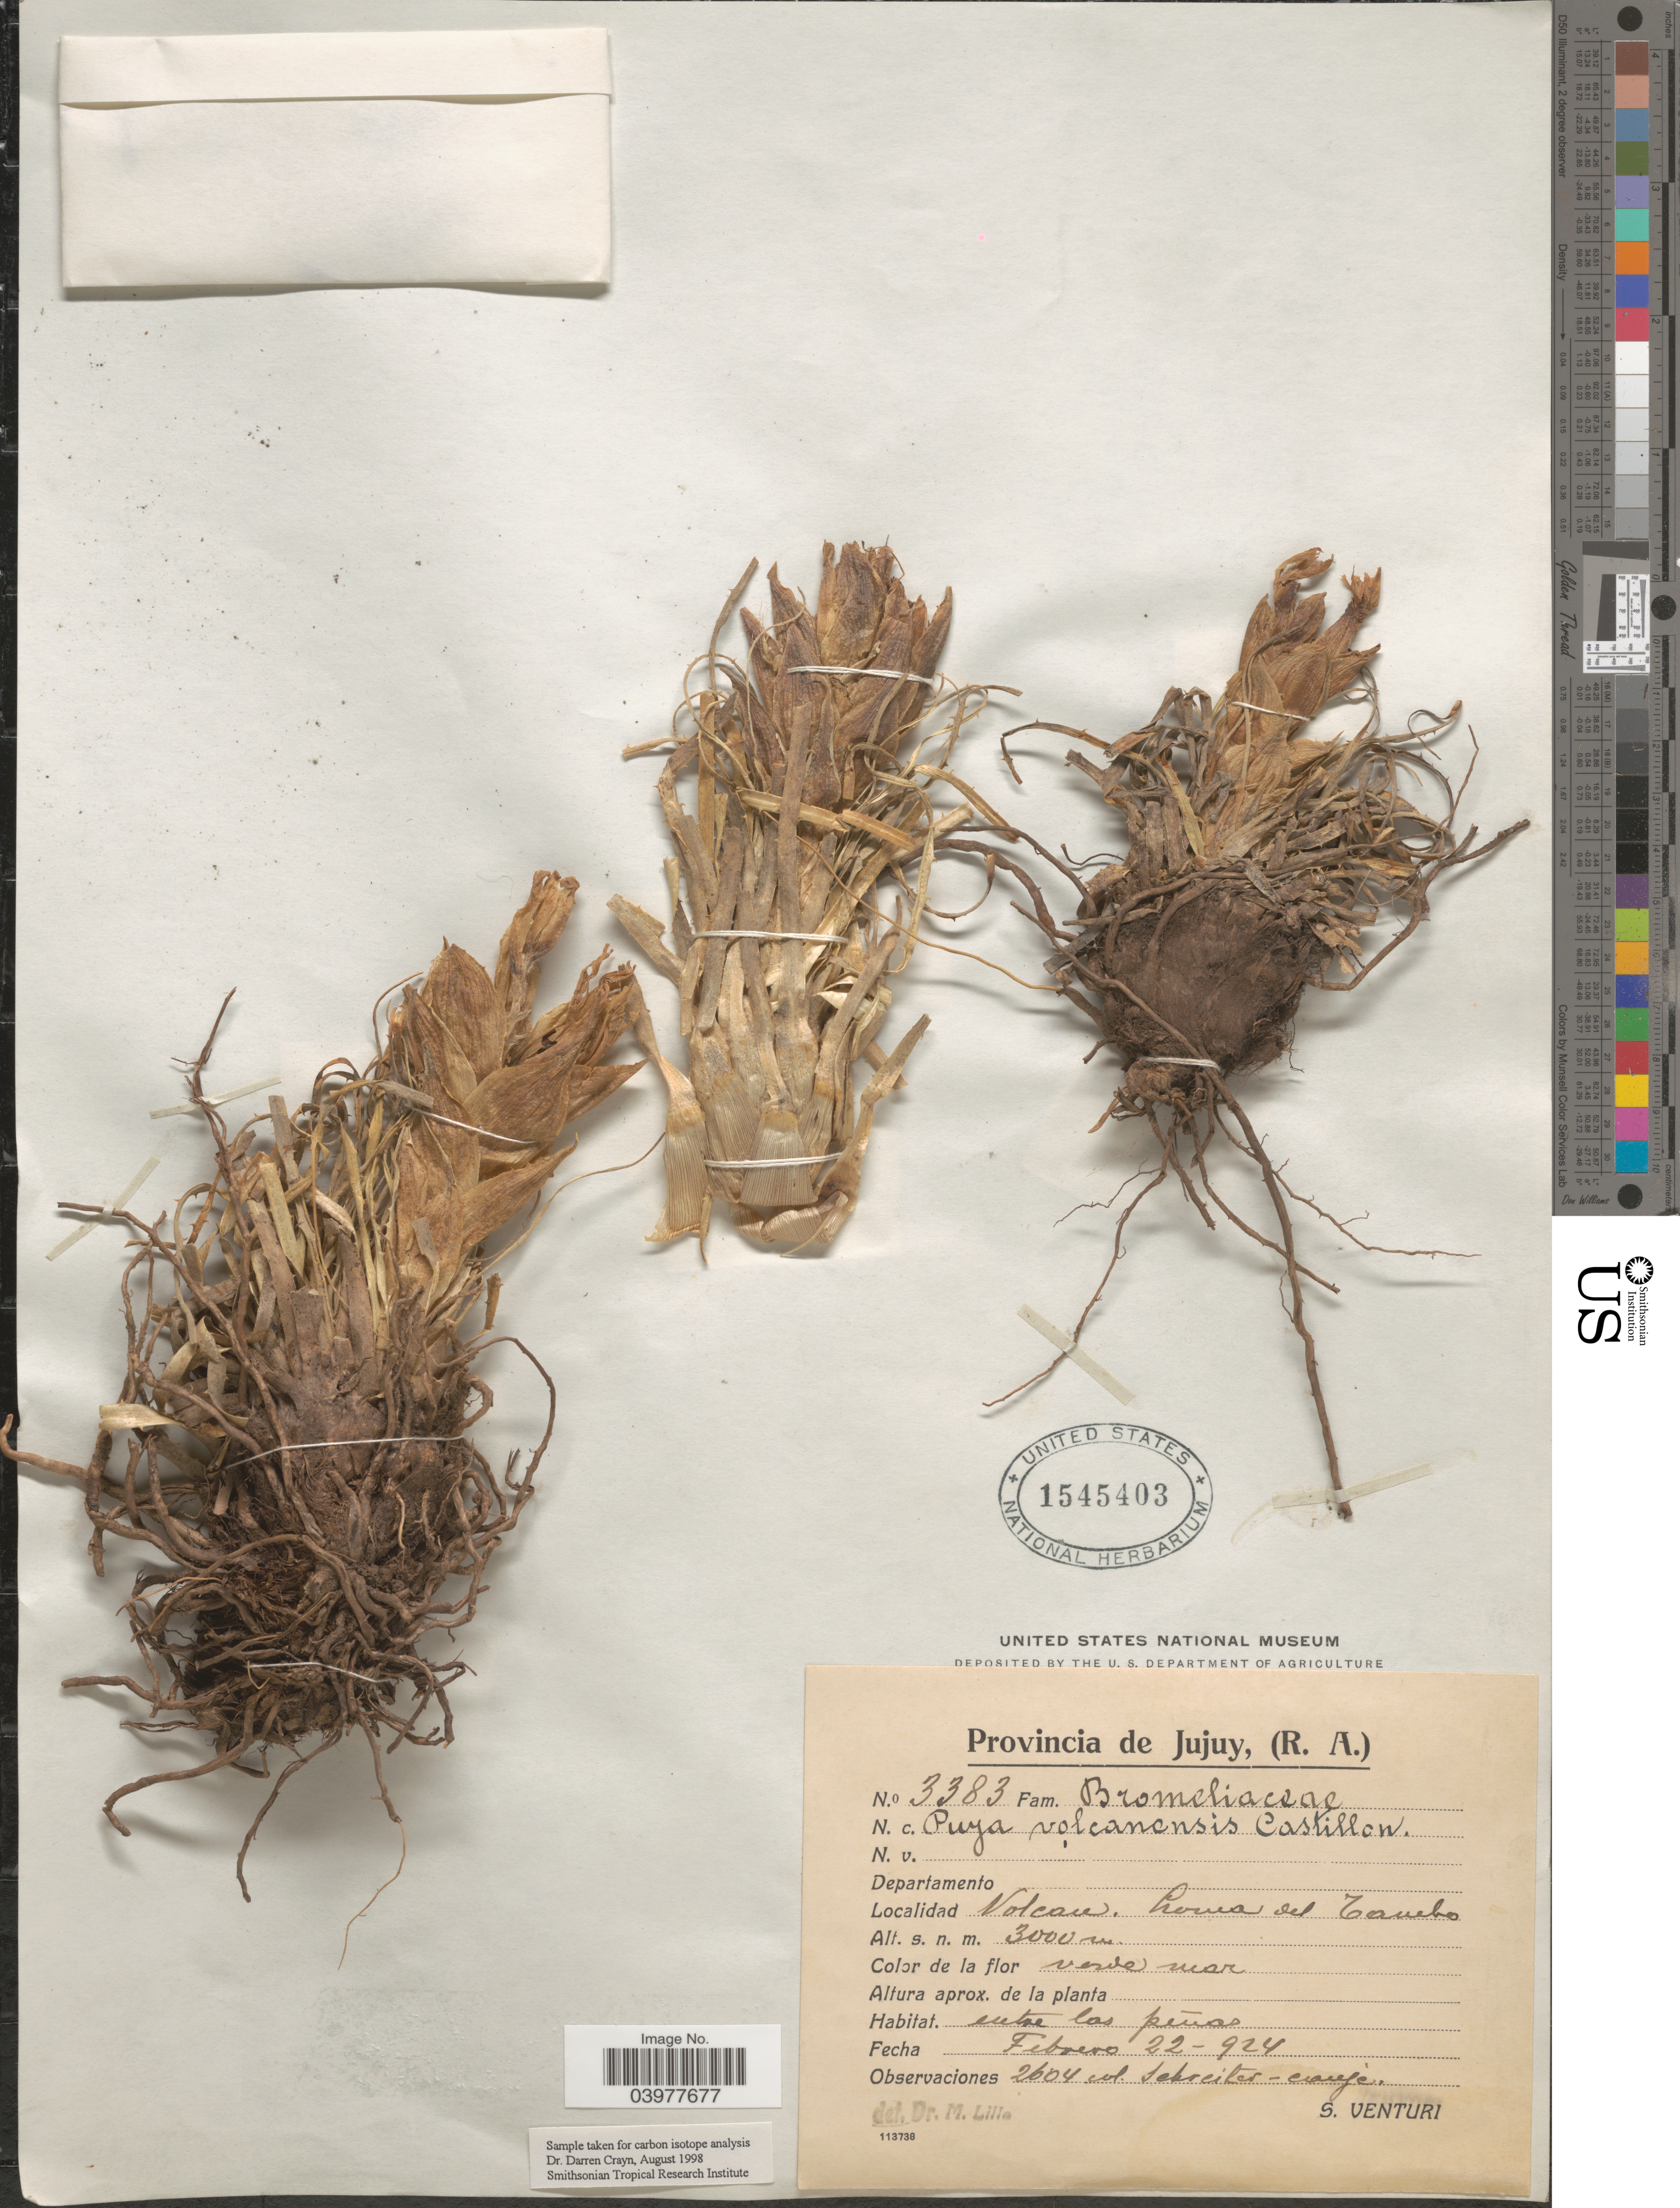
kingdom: Plantae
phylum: Tracheophyta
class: Liliopsida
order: Poales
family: Bromeliaceae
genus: Puya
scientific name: Puya volcanensis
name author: Castillón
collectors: S. Venturi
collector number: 3383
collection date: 1924-02-22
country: Argentina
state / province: Jujuy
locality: Volcan. Loma del Tambo.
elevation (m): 3000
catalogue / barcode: US 1545403